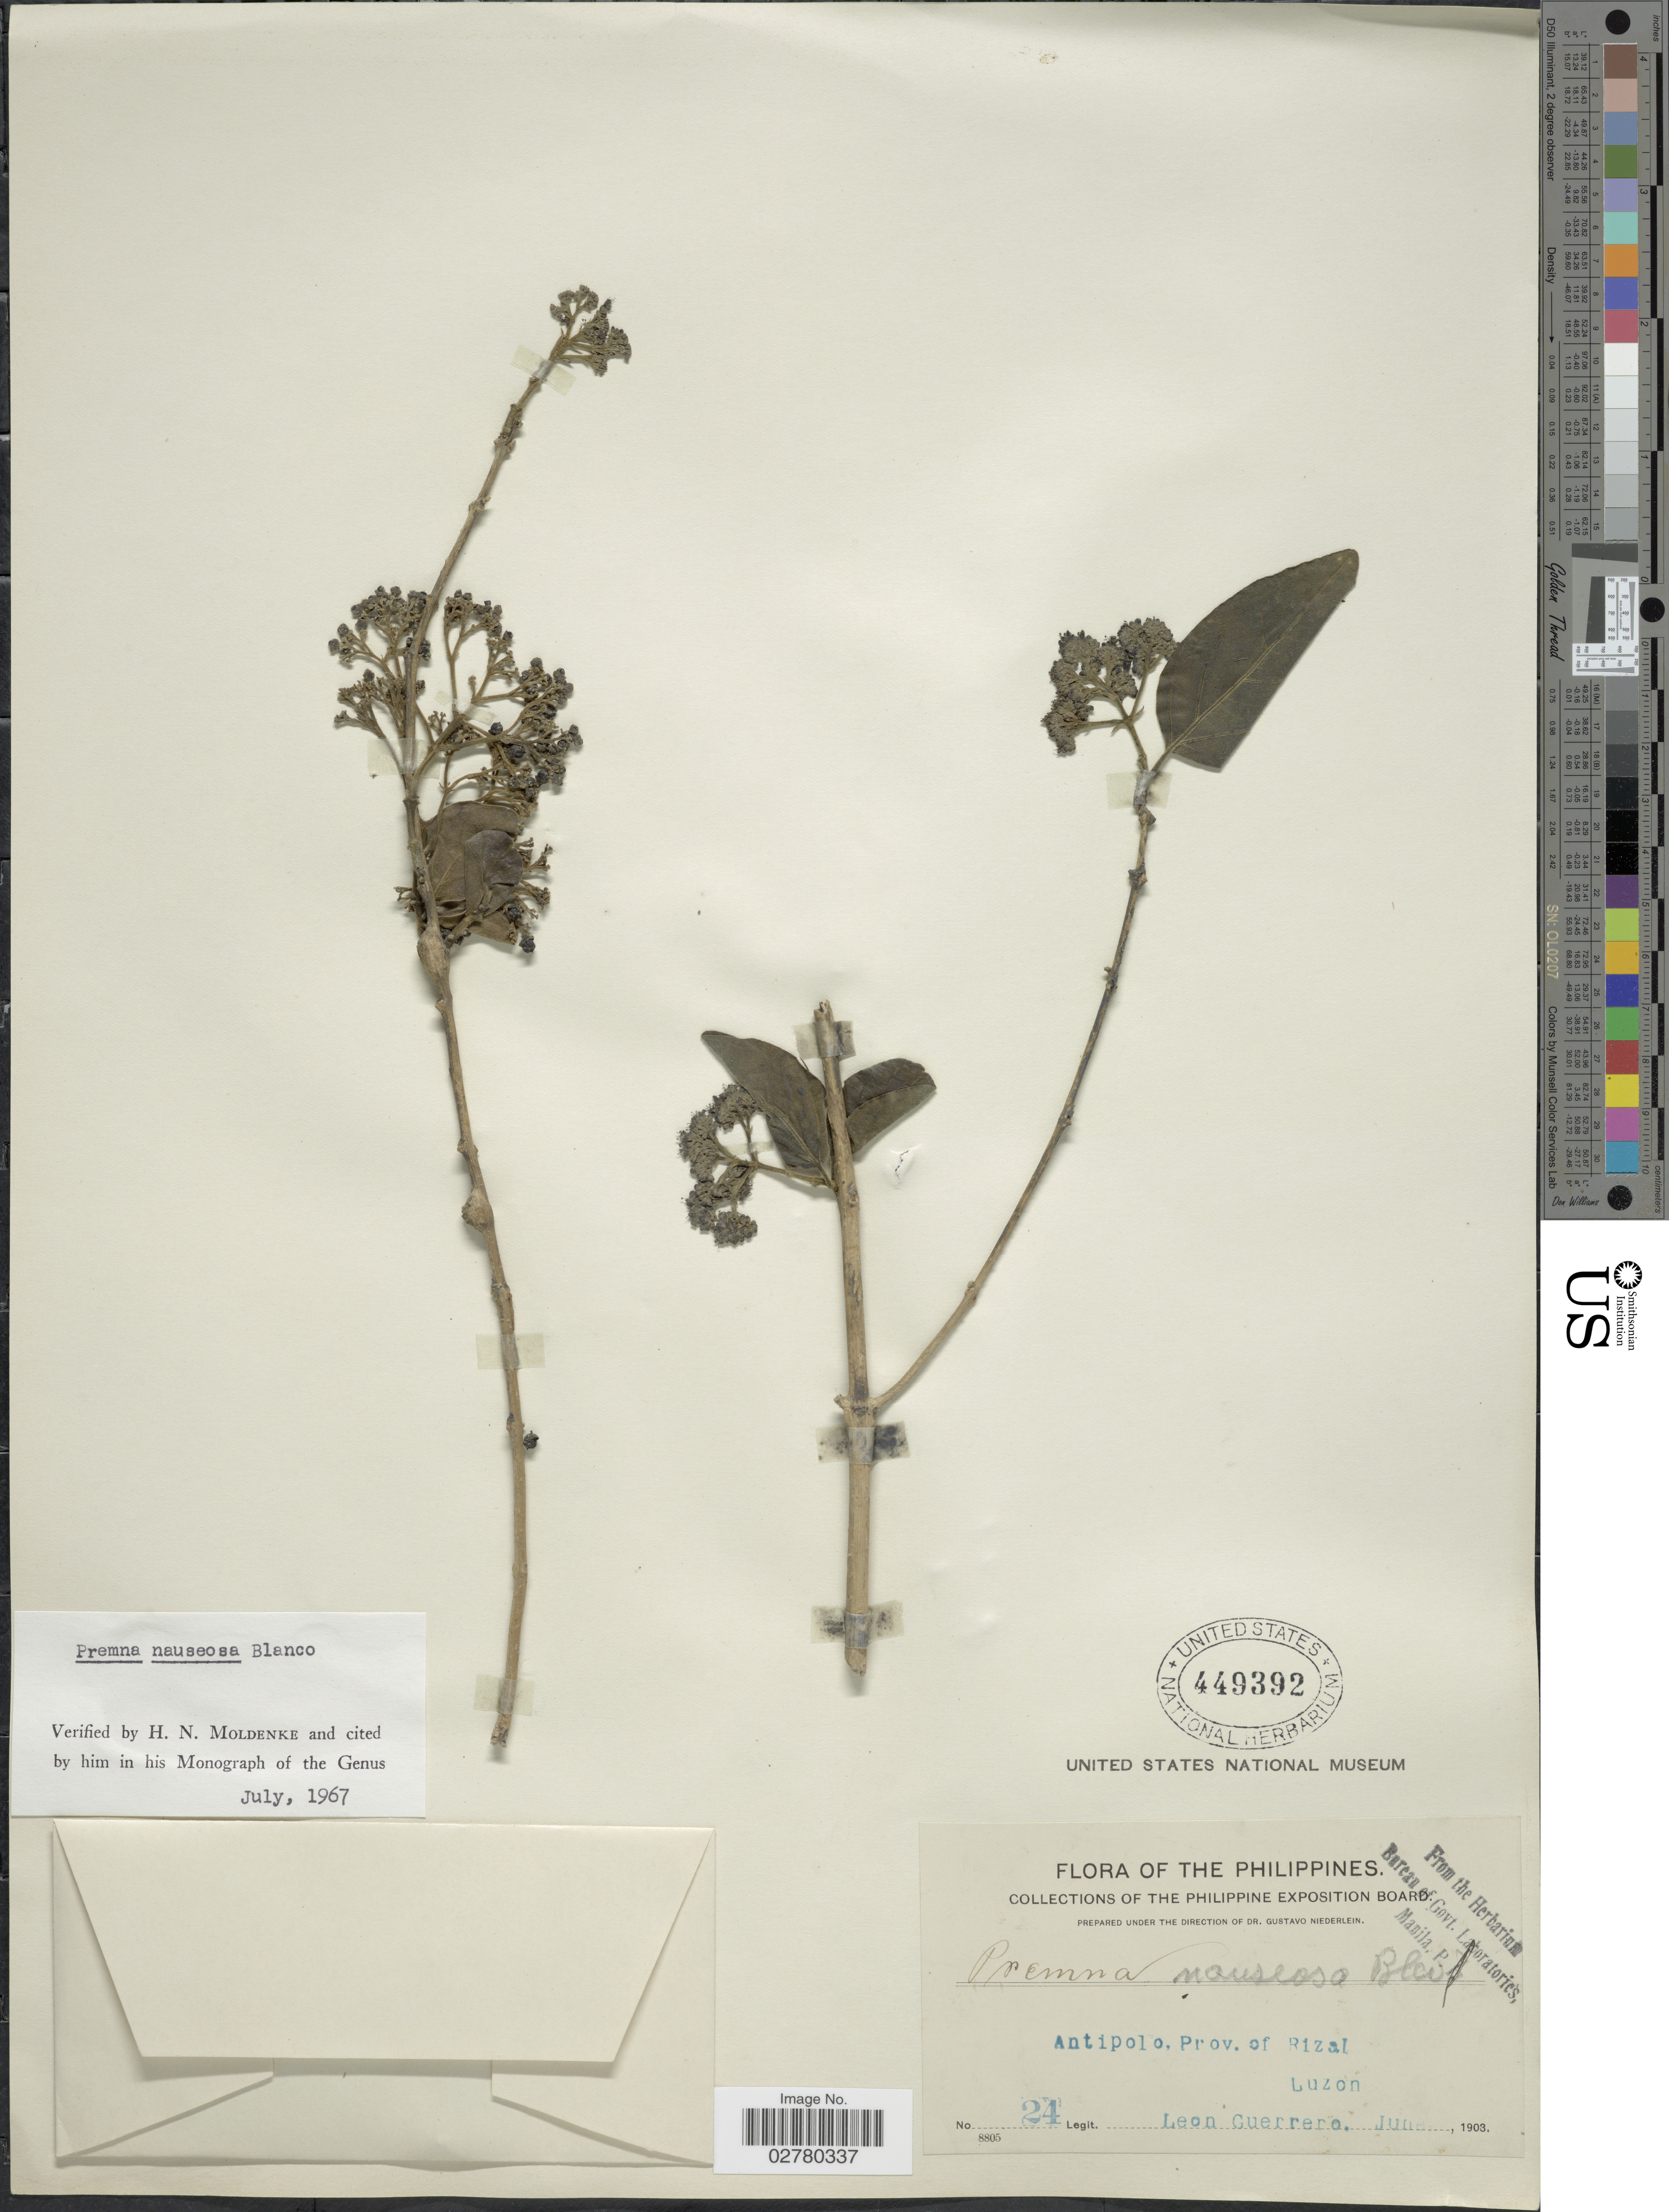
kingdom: Plantae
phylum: Tracheophyta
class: Magnoliopsida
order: Lamiales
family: Lamiaceae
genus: Premna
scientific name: Premna nauseosa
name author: Blanco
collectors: L. Guerrero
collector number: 24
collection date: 1903-06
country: Philippines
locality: Antipolo, Prov. of Rizal, Luzon.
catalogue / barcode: US 449392